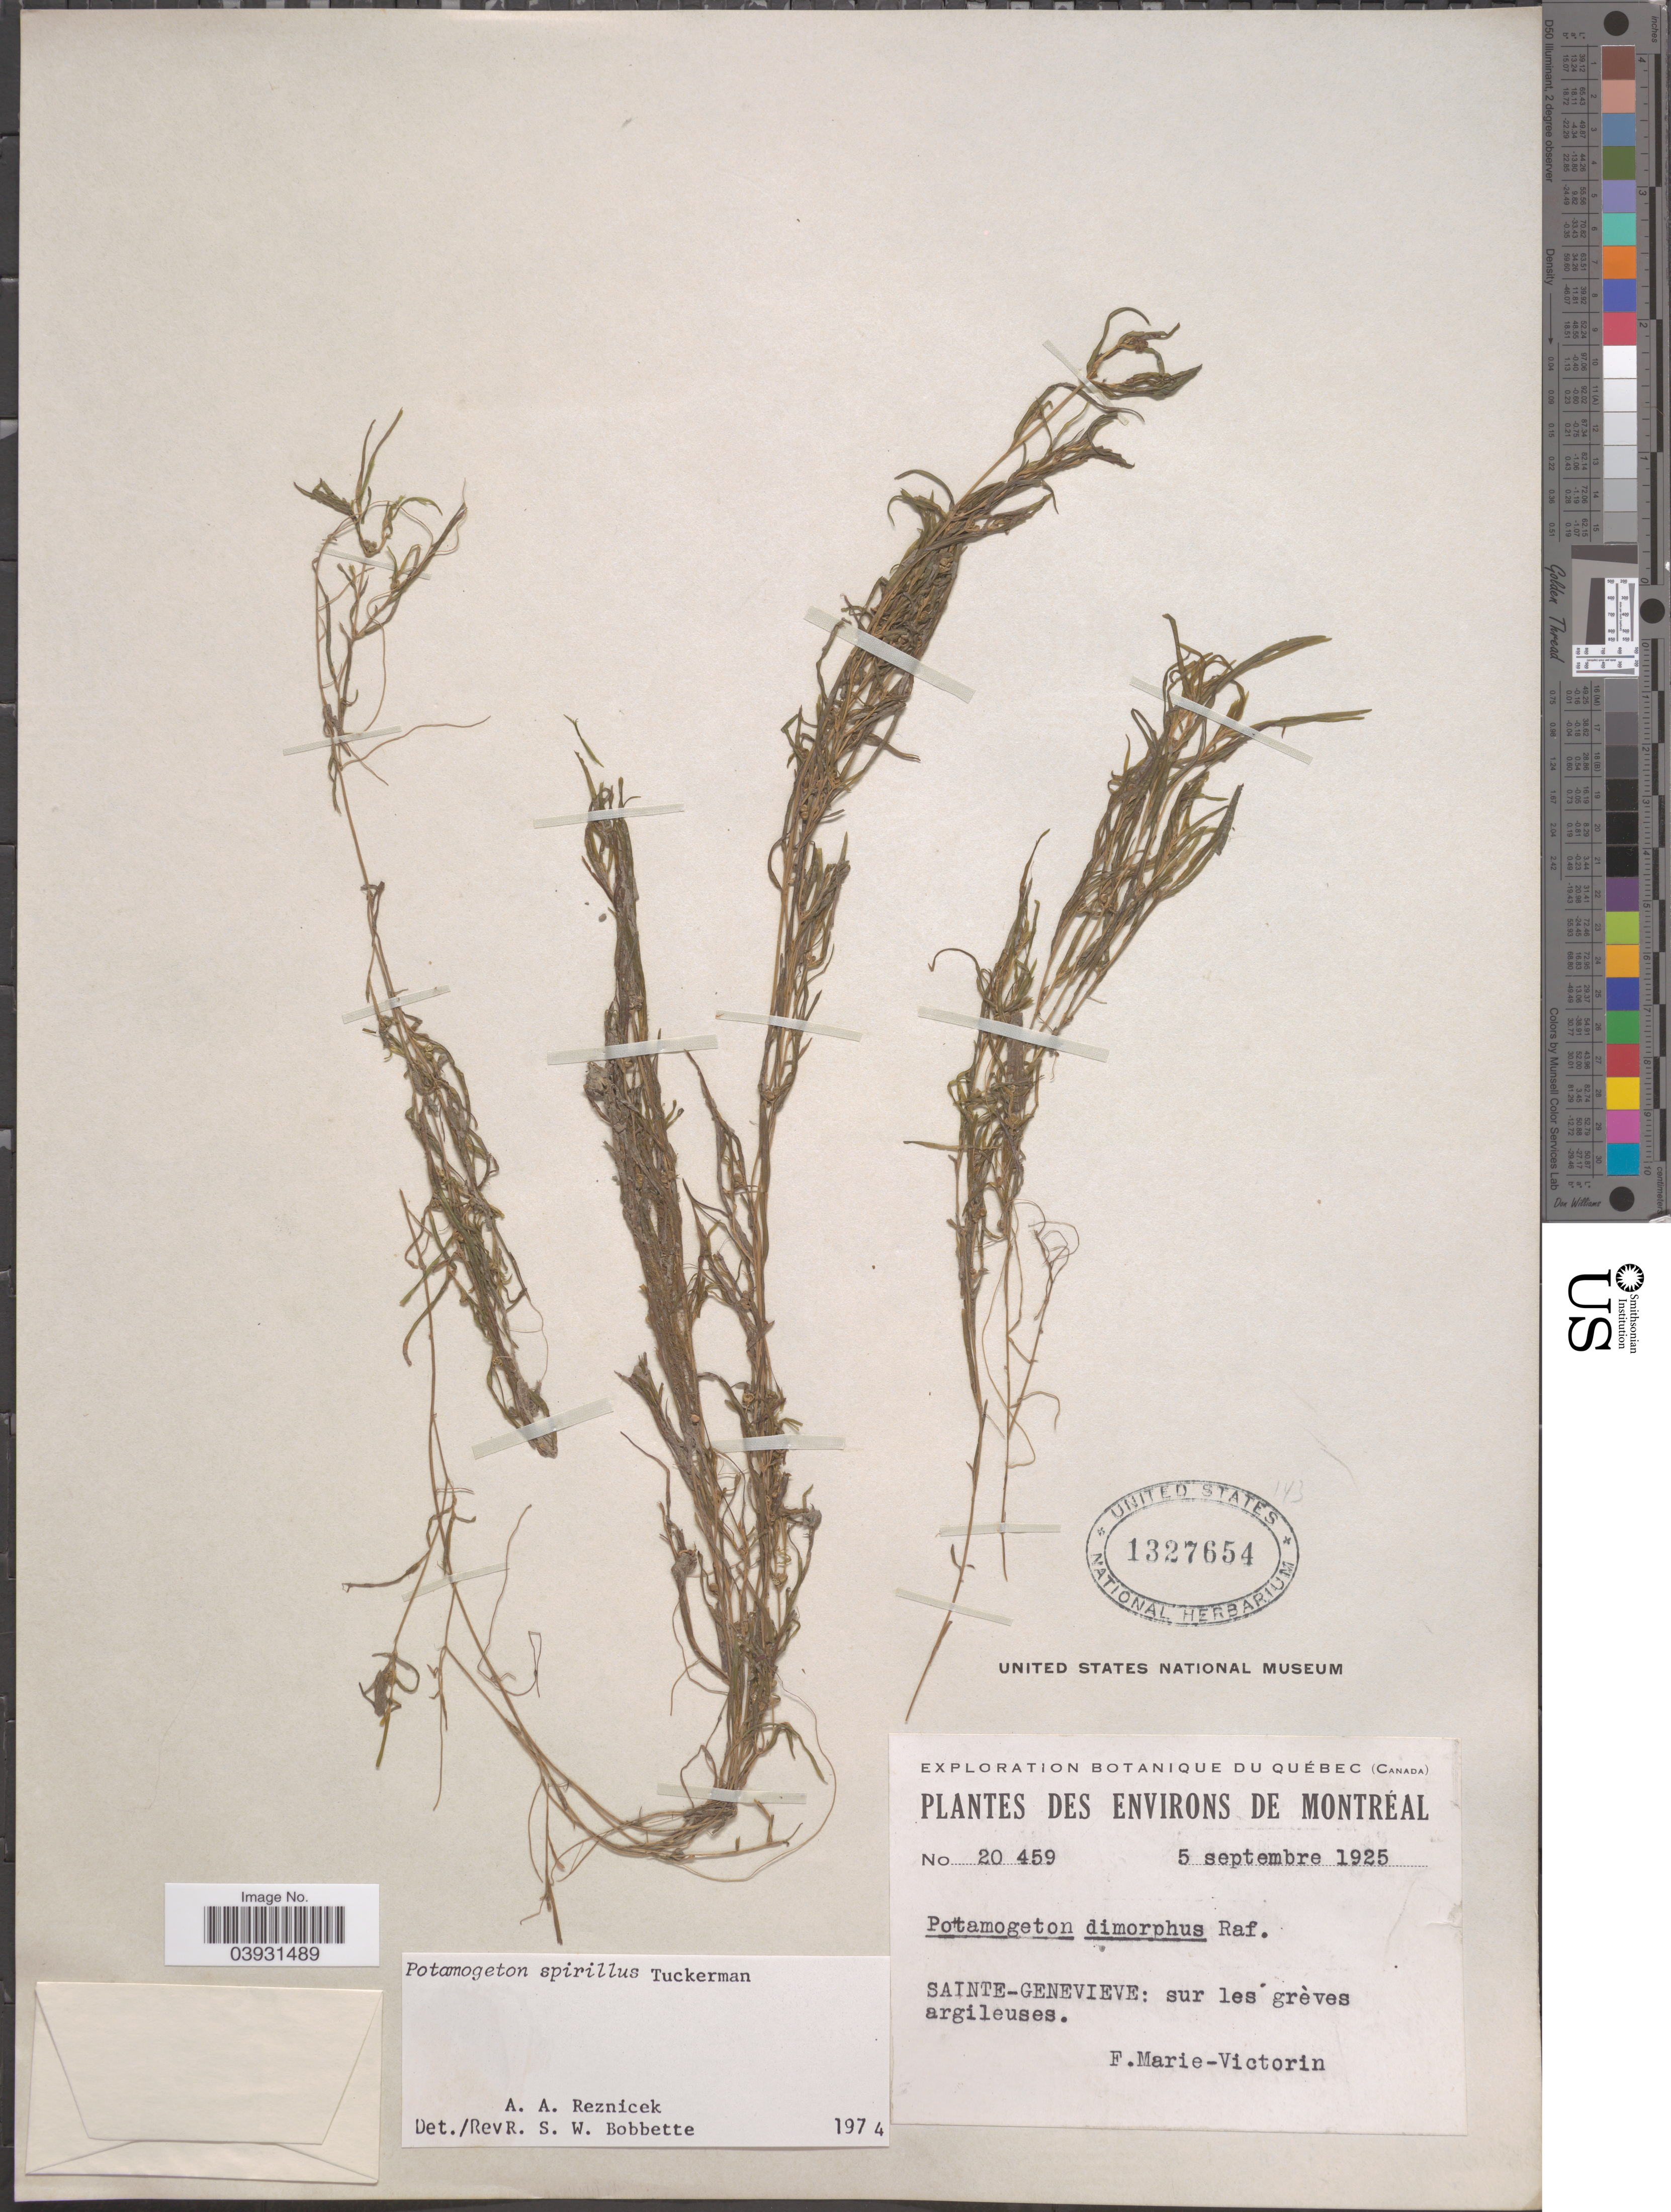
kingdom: Plantae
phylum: Tracheophyta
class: Liliopsida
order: Alismatales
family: Potamogetonaceae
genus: Potamogeton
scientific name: Potamogeton spirillus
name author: Tuck.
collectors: F. Marie-Victorin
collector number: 20459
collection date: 1925-09-05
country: Canada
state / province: Quebec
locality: Environs de Montréal. Sainte-Genevieve: sur les grèves argileuses.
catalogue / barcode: US 1327654